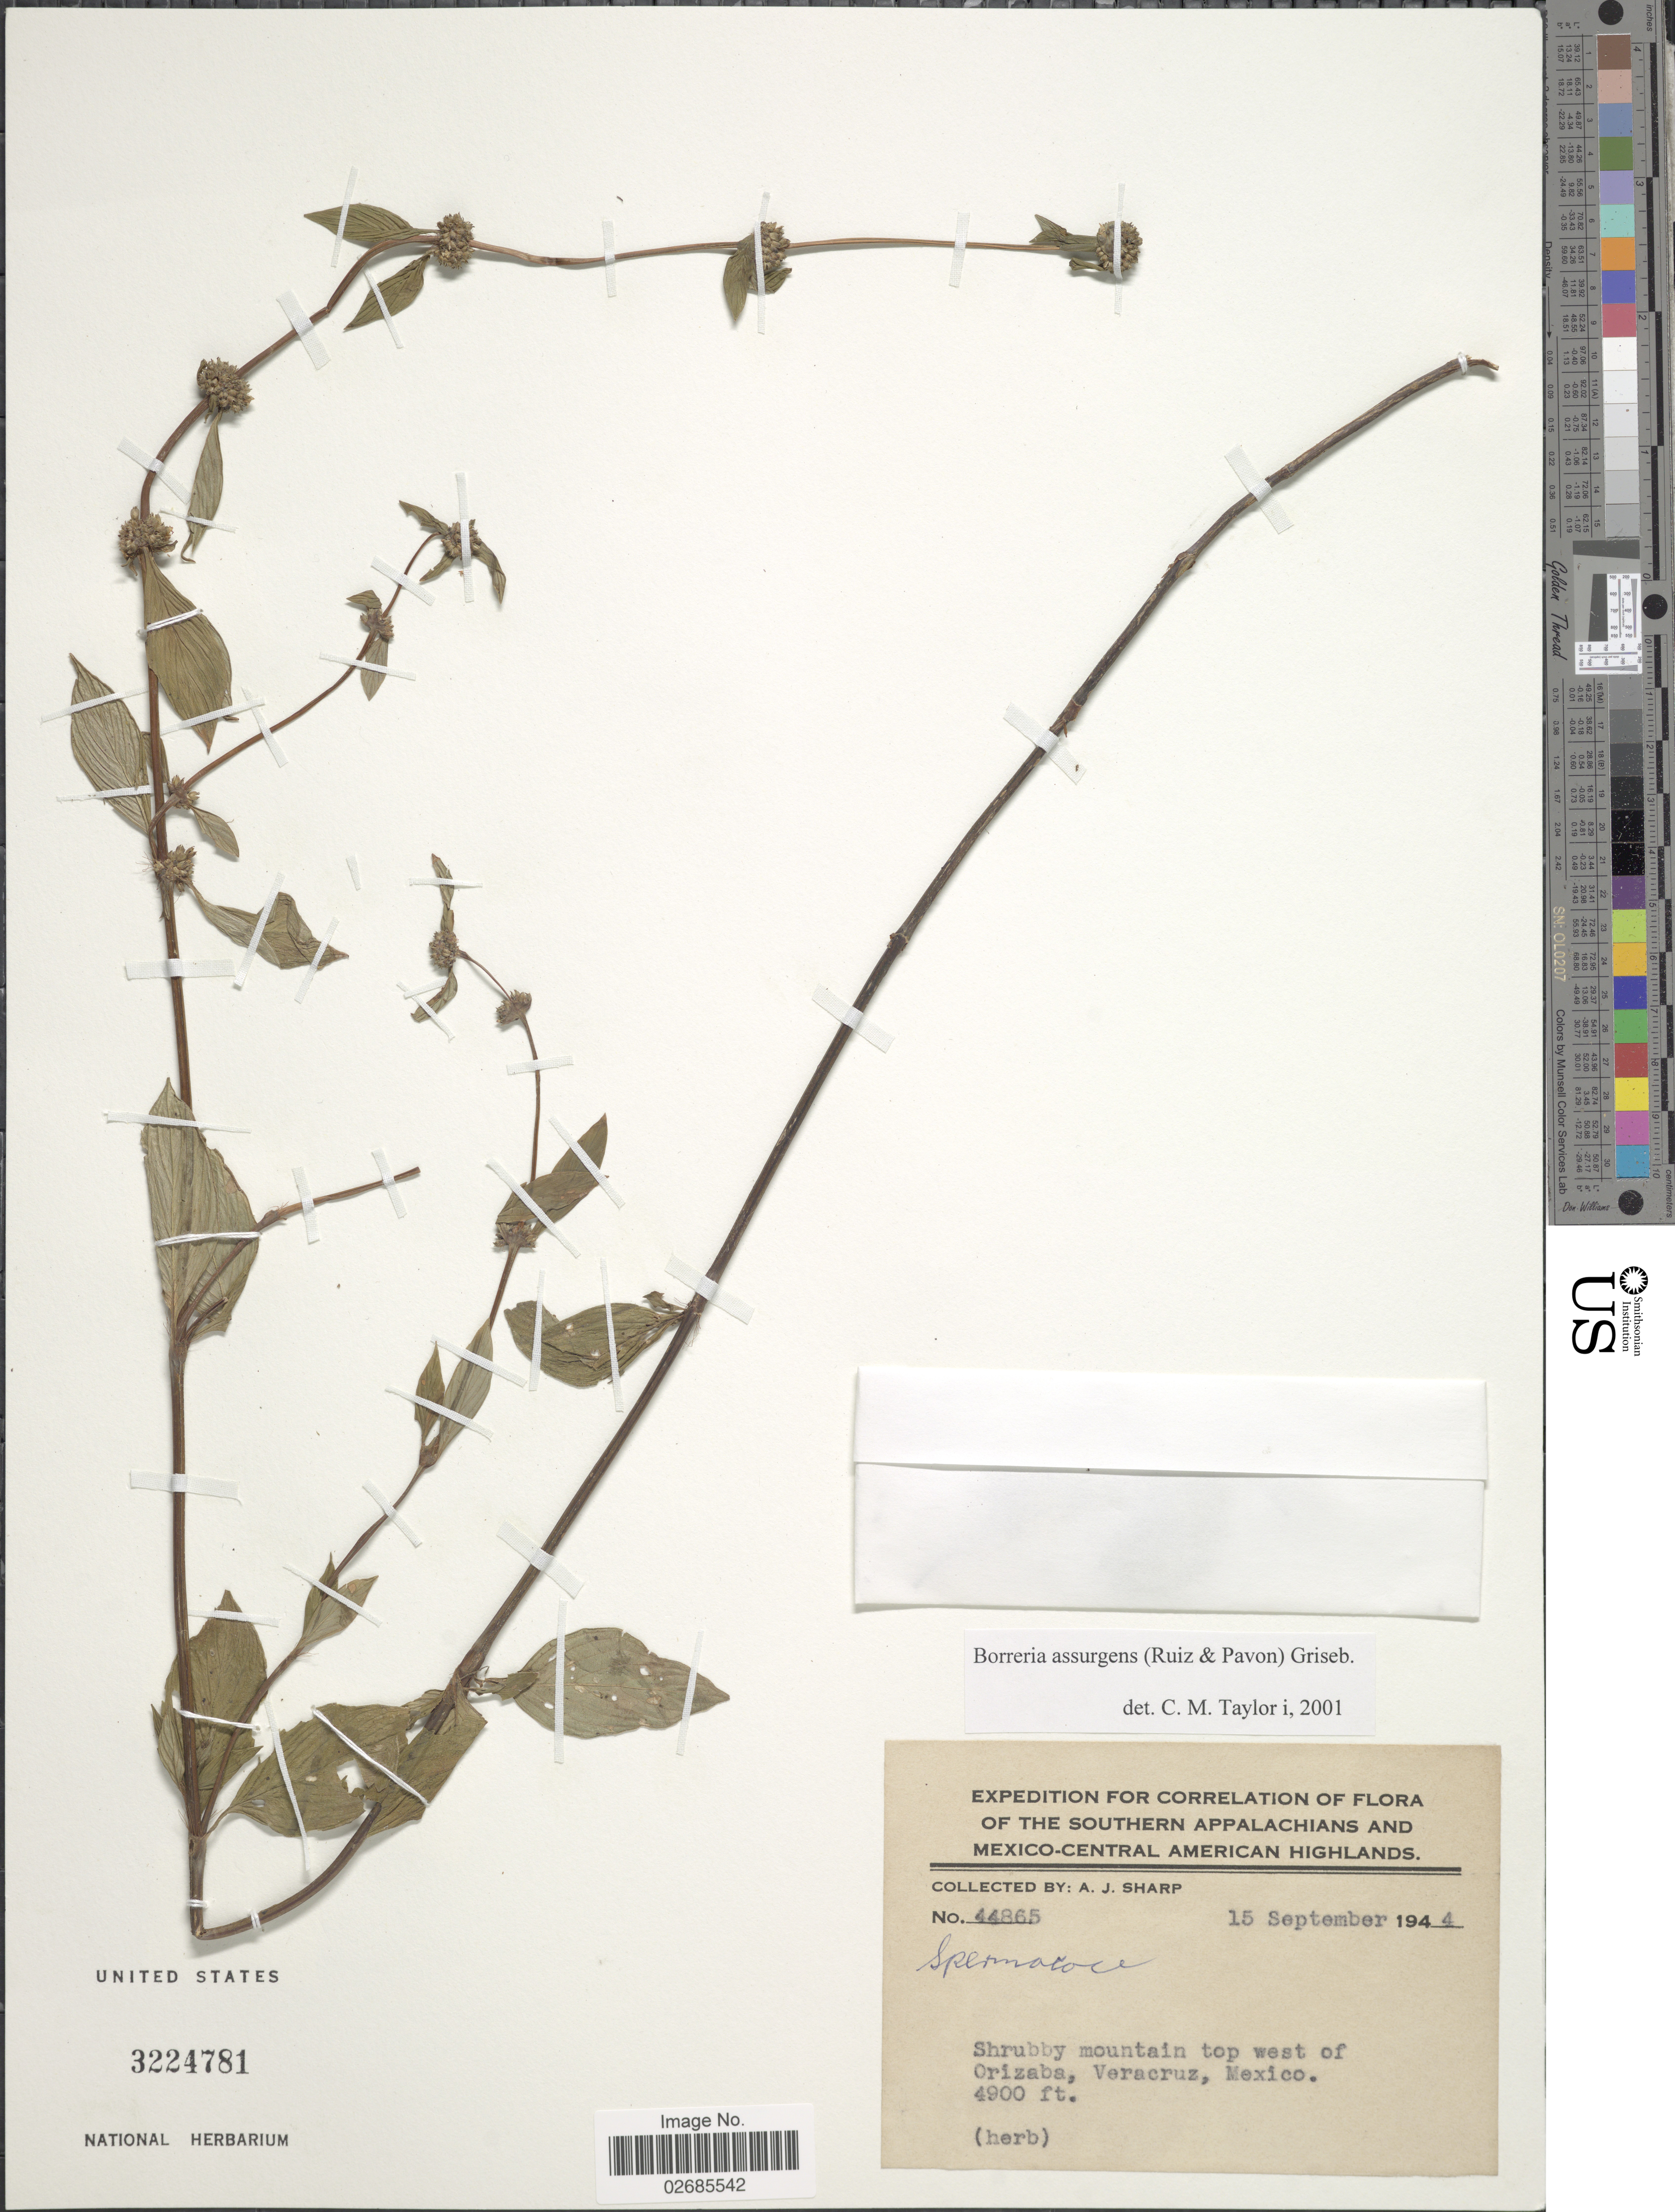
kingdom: Plantae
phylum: Tracheophyta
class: Magnoliopsida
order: Gentianales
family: Rubiaceae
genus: Borreria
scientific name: Borreria assurgens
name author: (Ruiz & Pav.) Griseb.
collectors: A. J. Sharp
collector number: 44865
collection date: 1944-09-15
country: Mexico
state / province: Veracruz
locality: The Southern Appalachians and Mexico-Central American Highlands, Shrubby mountain top west of Orizaba, Veracruz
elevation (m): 1494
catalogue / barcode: US 3224781